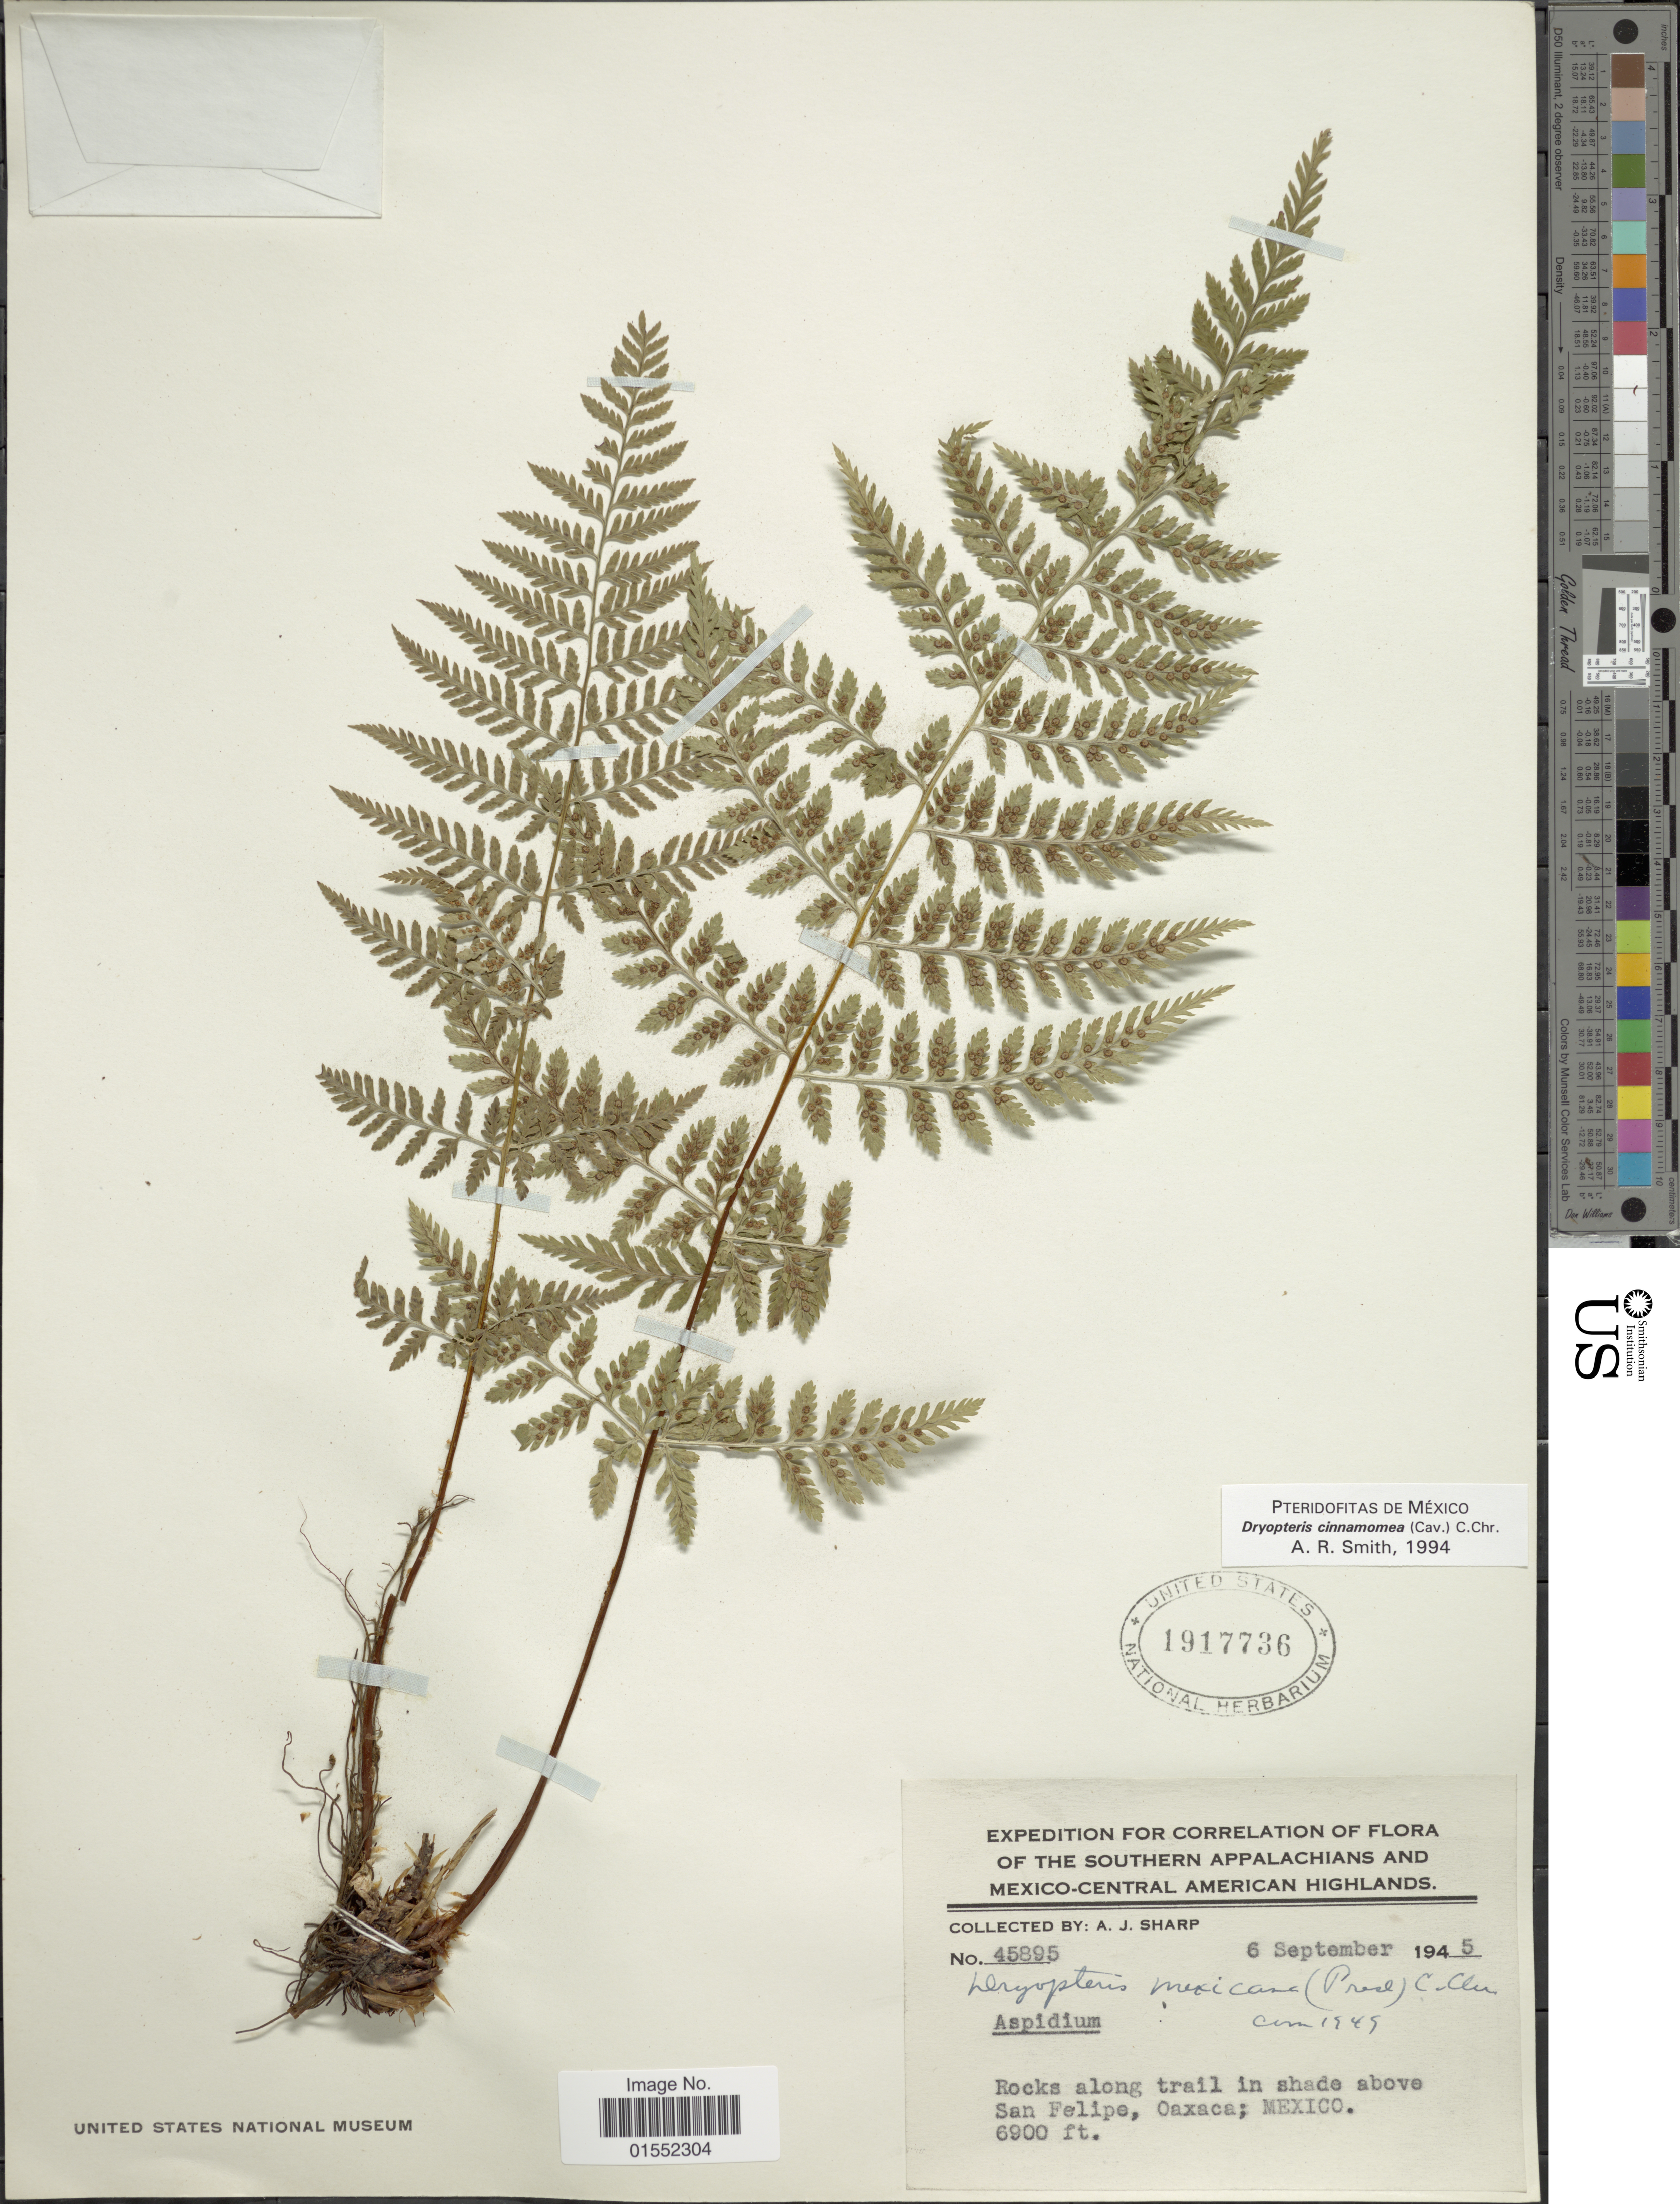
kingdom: Plantae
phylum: Tracheophyta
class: Polypodiopsida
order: Polypodiales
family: Dryopteridaceae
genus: Dryopteris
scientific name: Dryopteris cinnamomea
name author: (Cav.) C. Chr.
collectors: A. J. Sharp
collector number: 45895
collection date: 1945-09-06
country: Mexico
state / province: Oaxaca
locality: Southern Appalachians and Mexico-Central American Highlands, Rocks along trail in shade above San Felipe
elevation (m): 2103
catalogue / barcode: US 1917736